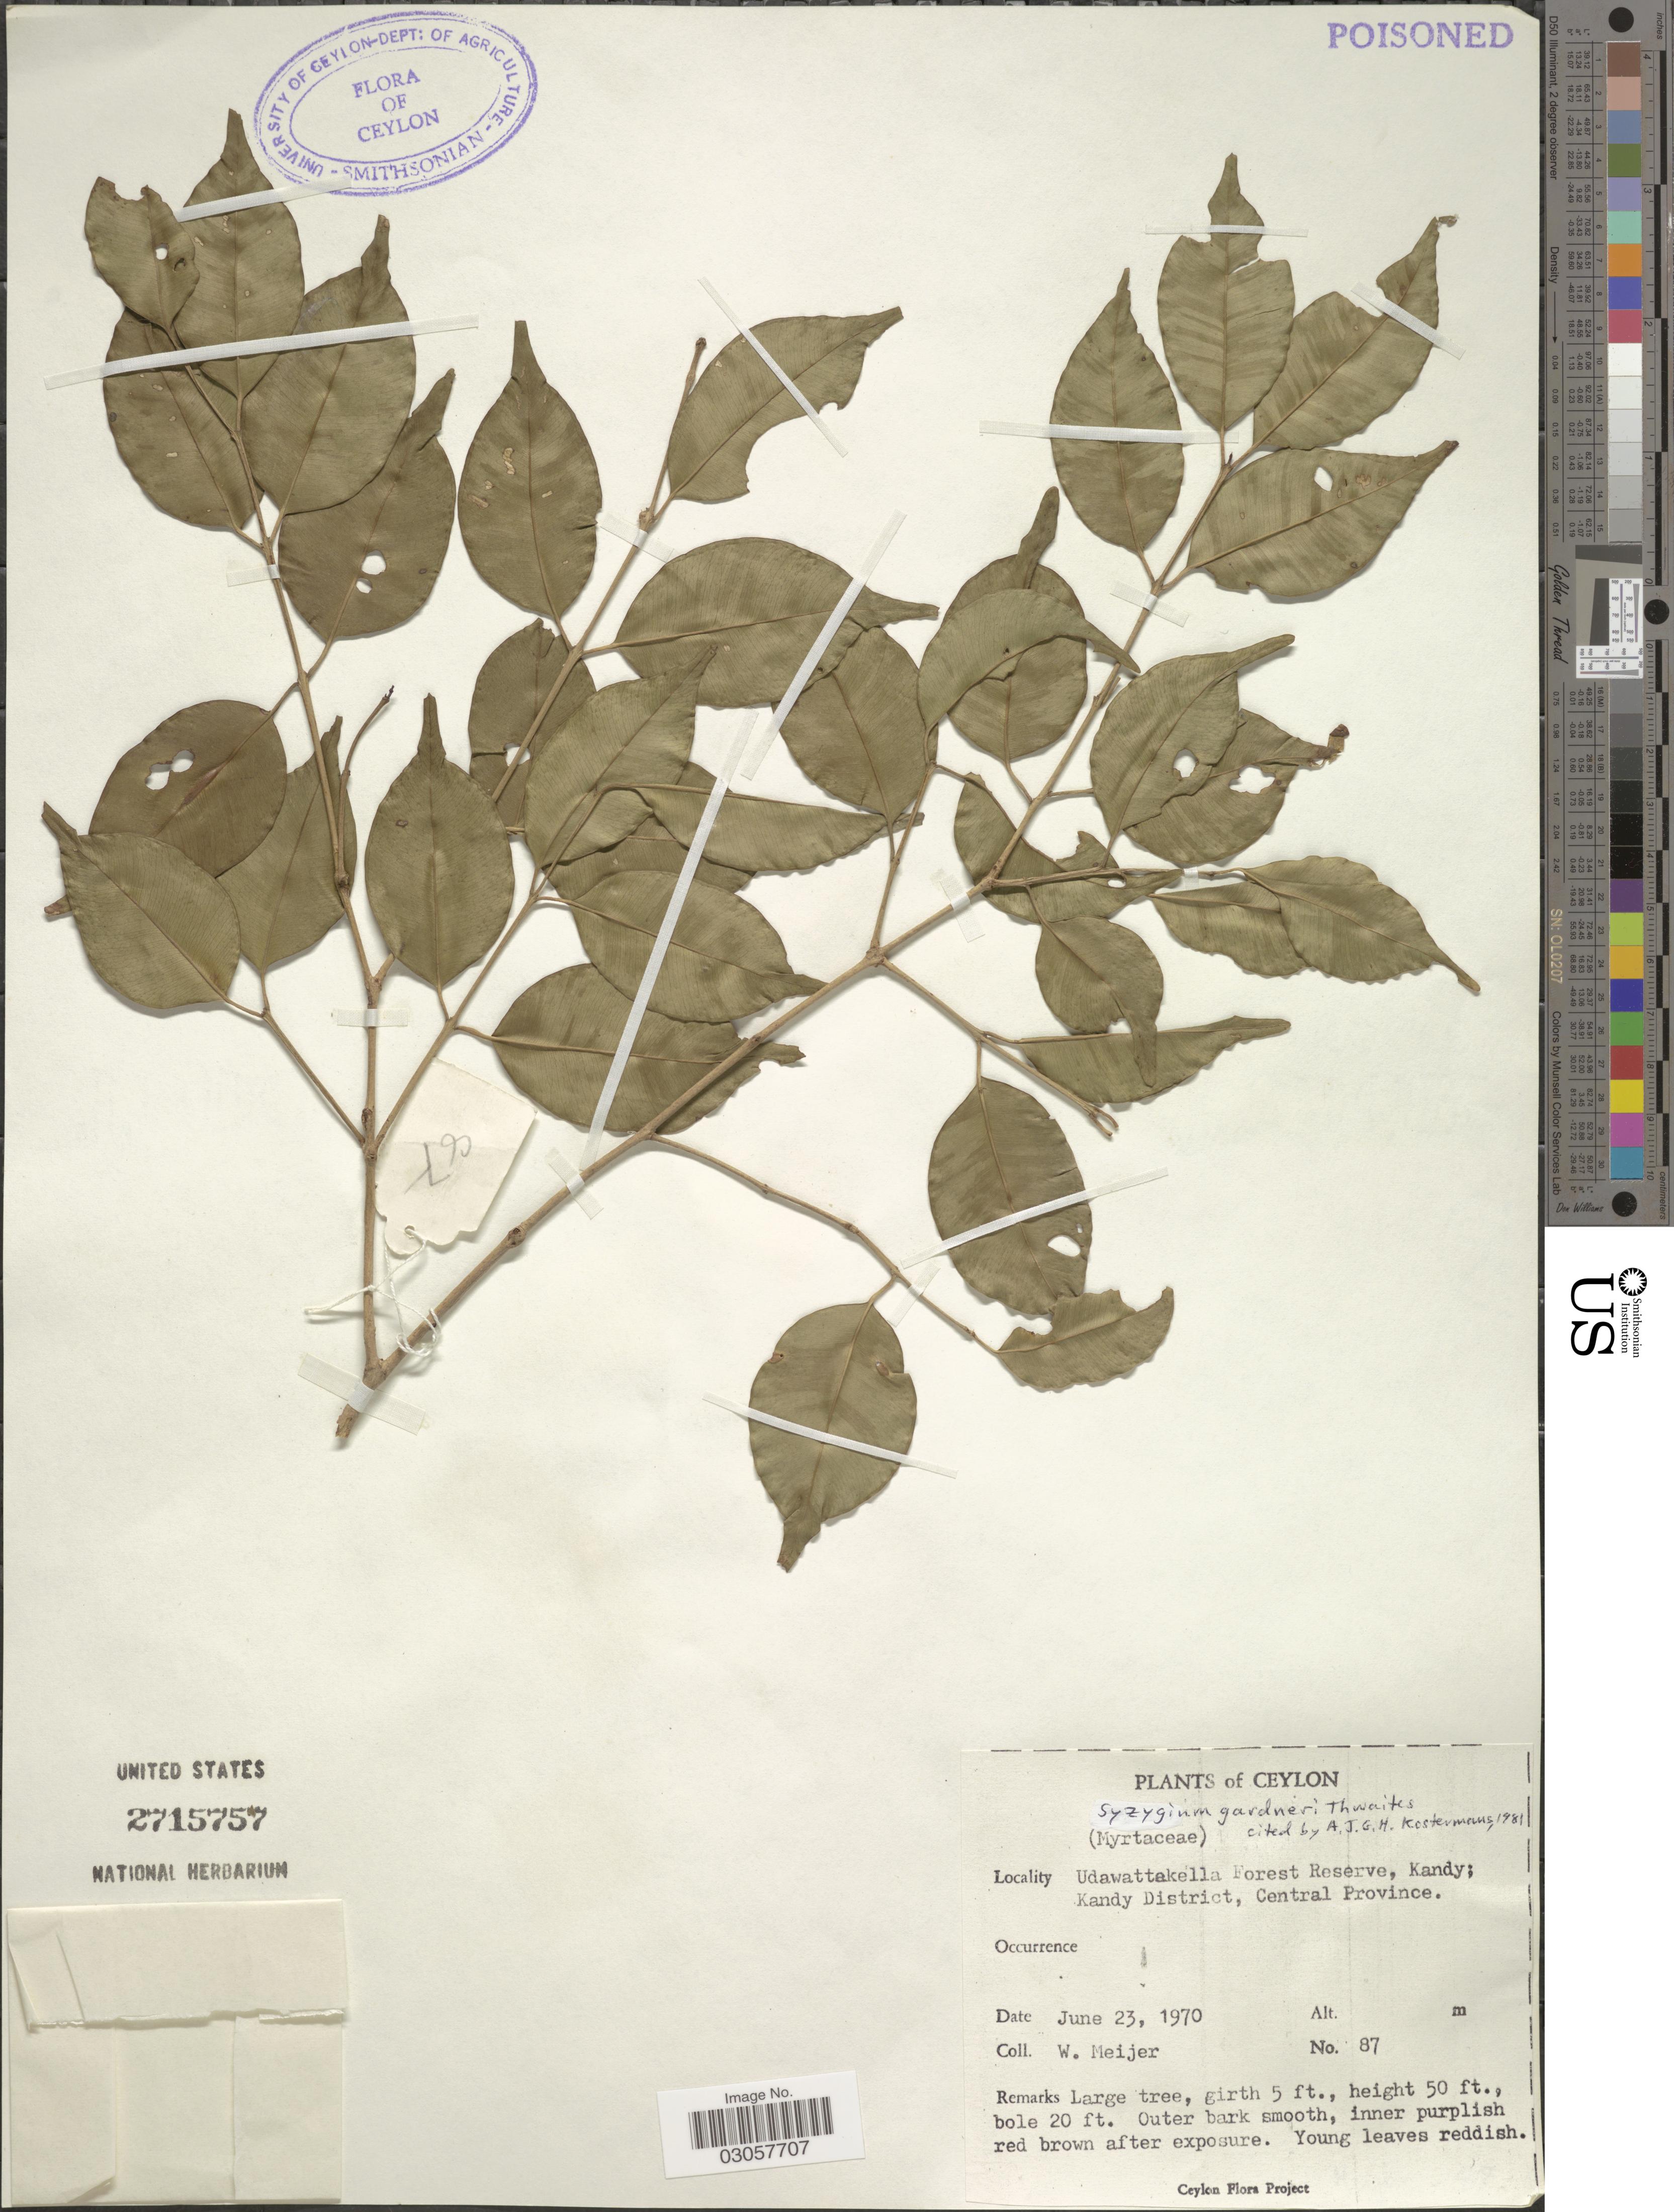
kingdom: Plantae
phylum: Tracheophyta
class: Magnoliopsida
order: Myrtales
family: Myrtaceae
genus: Syzygium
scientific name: Syzygium gardneri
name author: Thwaites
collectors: W. Meijer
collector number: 87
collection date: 1970-06-23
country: Sri Lanka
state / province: Central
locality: Ceylon. Udawattekella Forest Reserve, Kandy; Kandy District.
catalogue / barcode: US 2715757